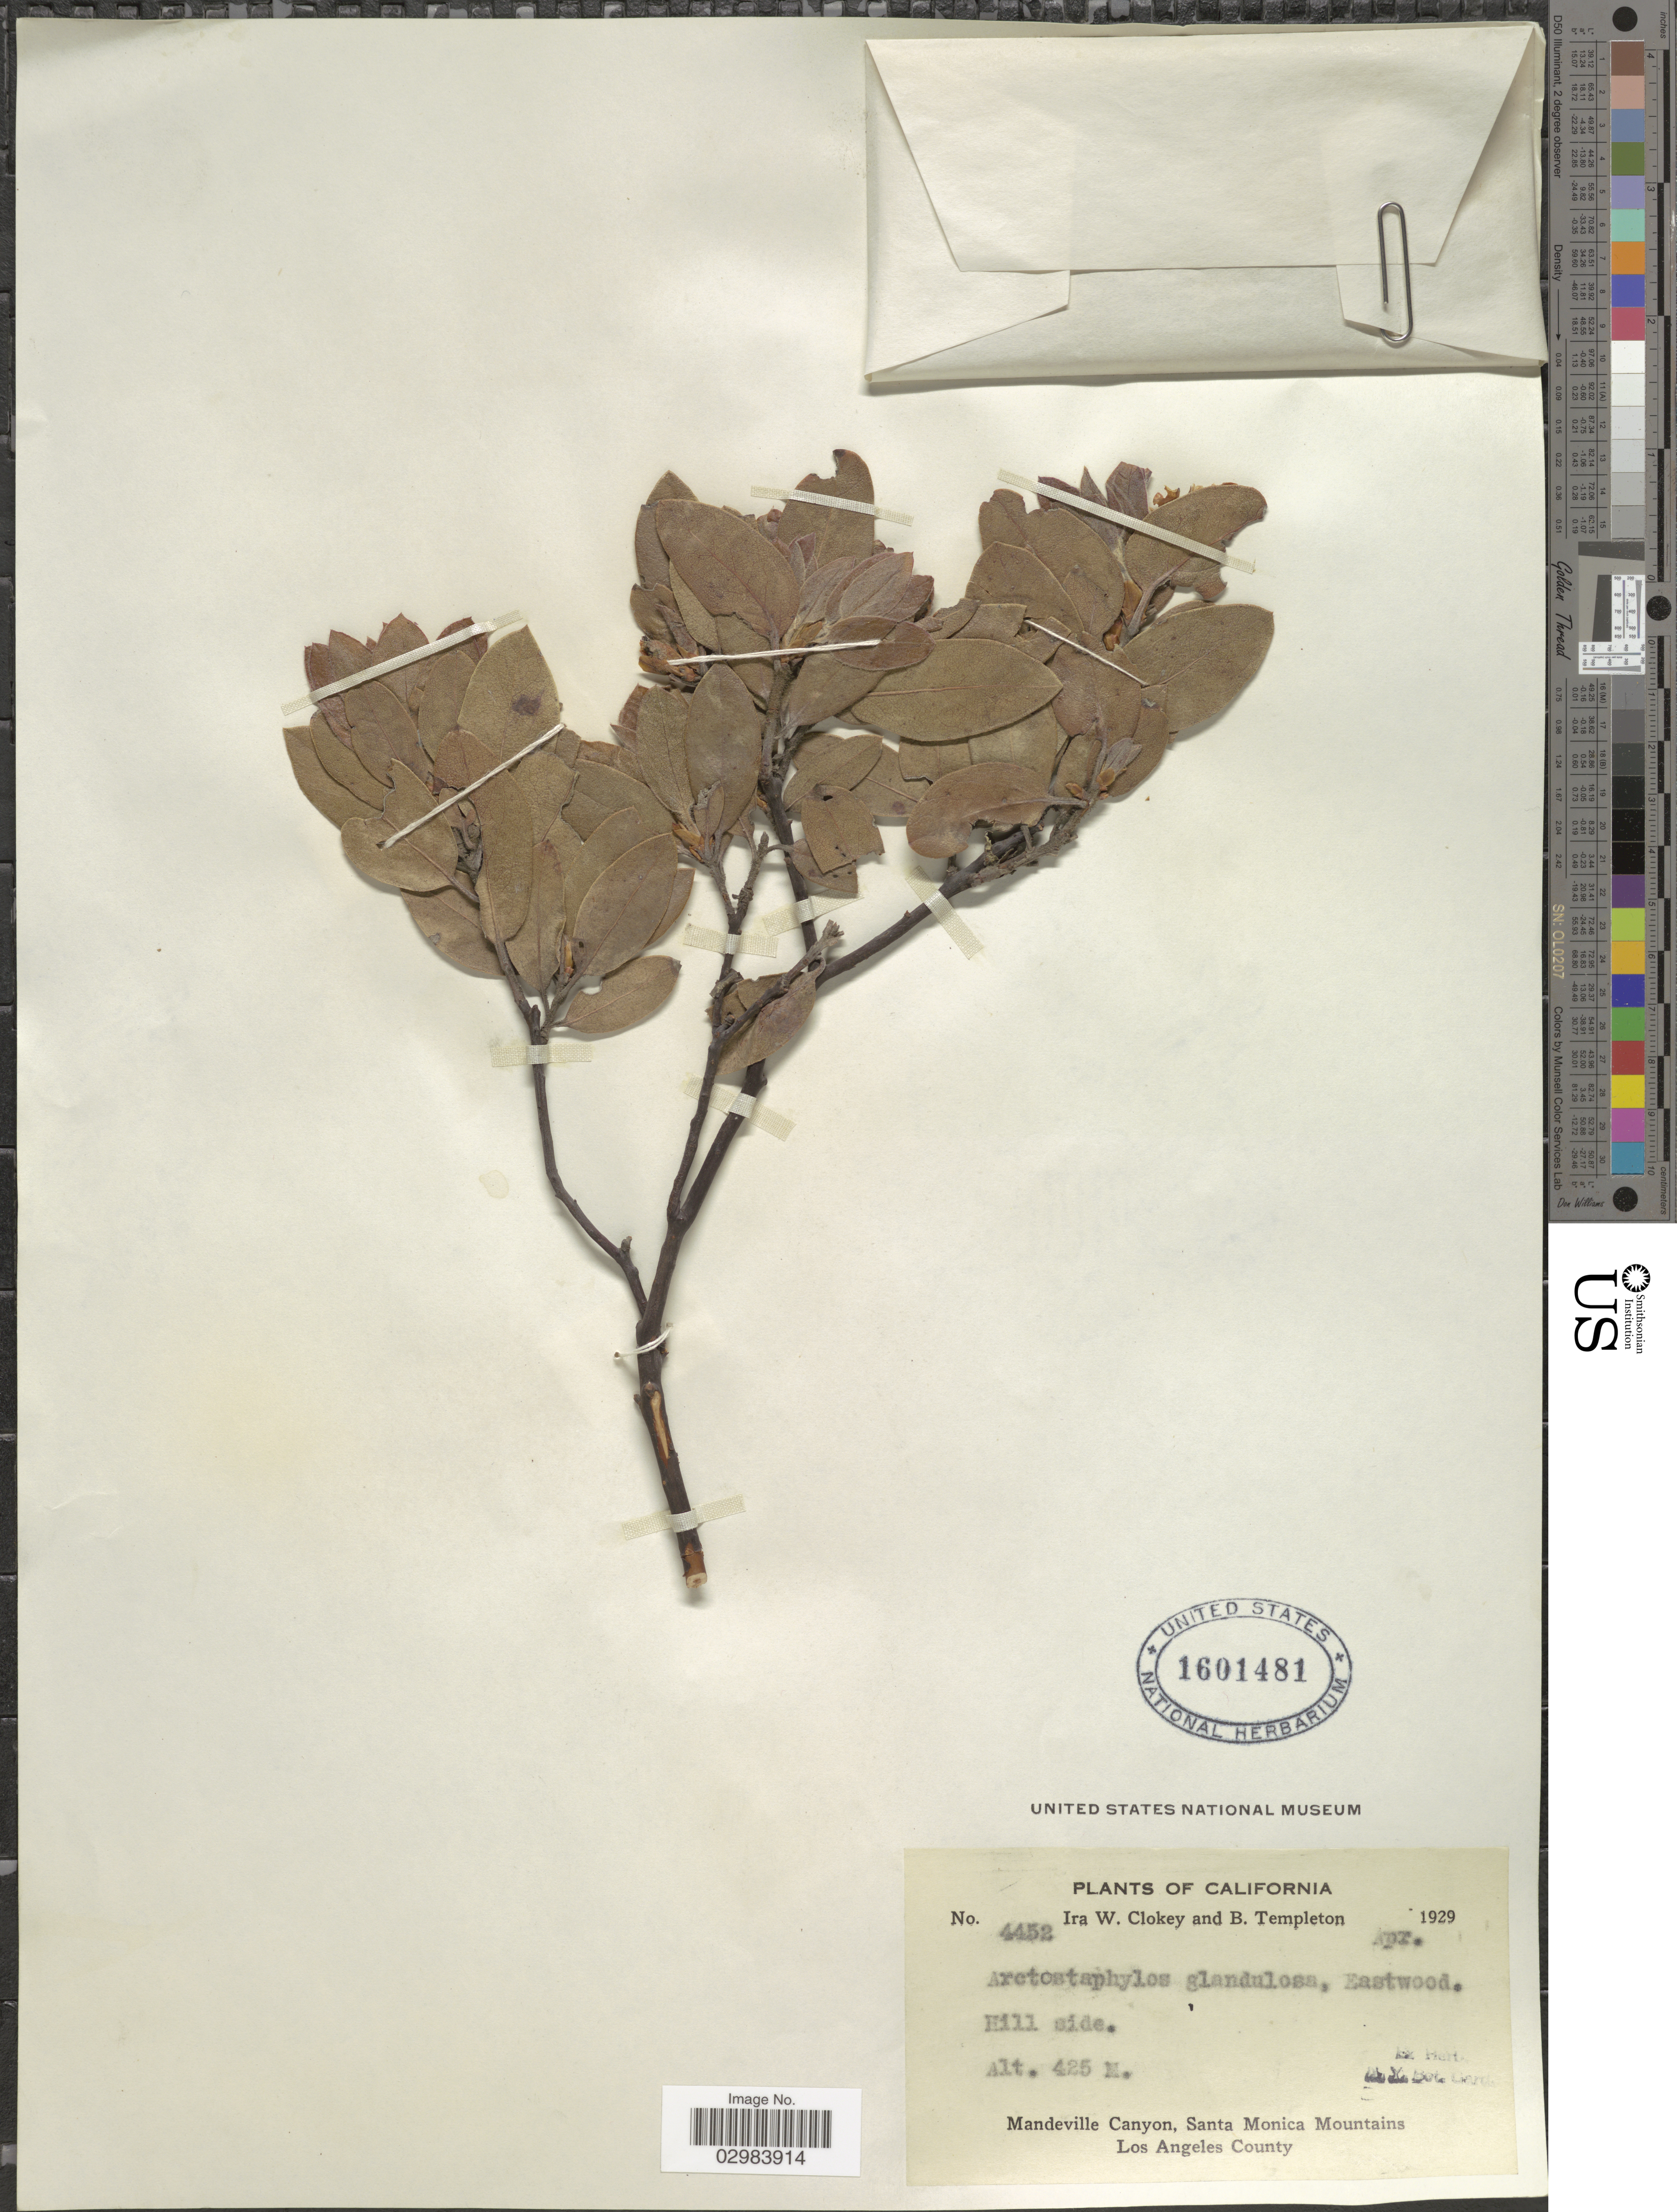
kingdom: Plantae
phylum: Tracheophyta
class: Magnoliopsida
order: Ericales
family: Ericaceae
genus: Arctostaphylos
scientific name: Arctostaphylos glandulosa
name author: Eastw.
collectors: I. W. Clokey & B. Templeton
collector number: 4452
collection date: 1929-04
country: United States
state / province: California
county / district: Los Angeles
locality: Mandeville Canyon, Santa Monica Mountains, Hill side, Los Angeles County.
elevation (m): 425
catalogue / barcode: US 1601481